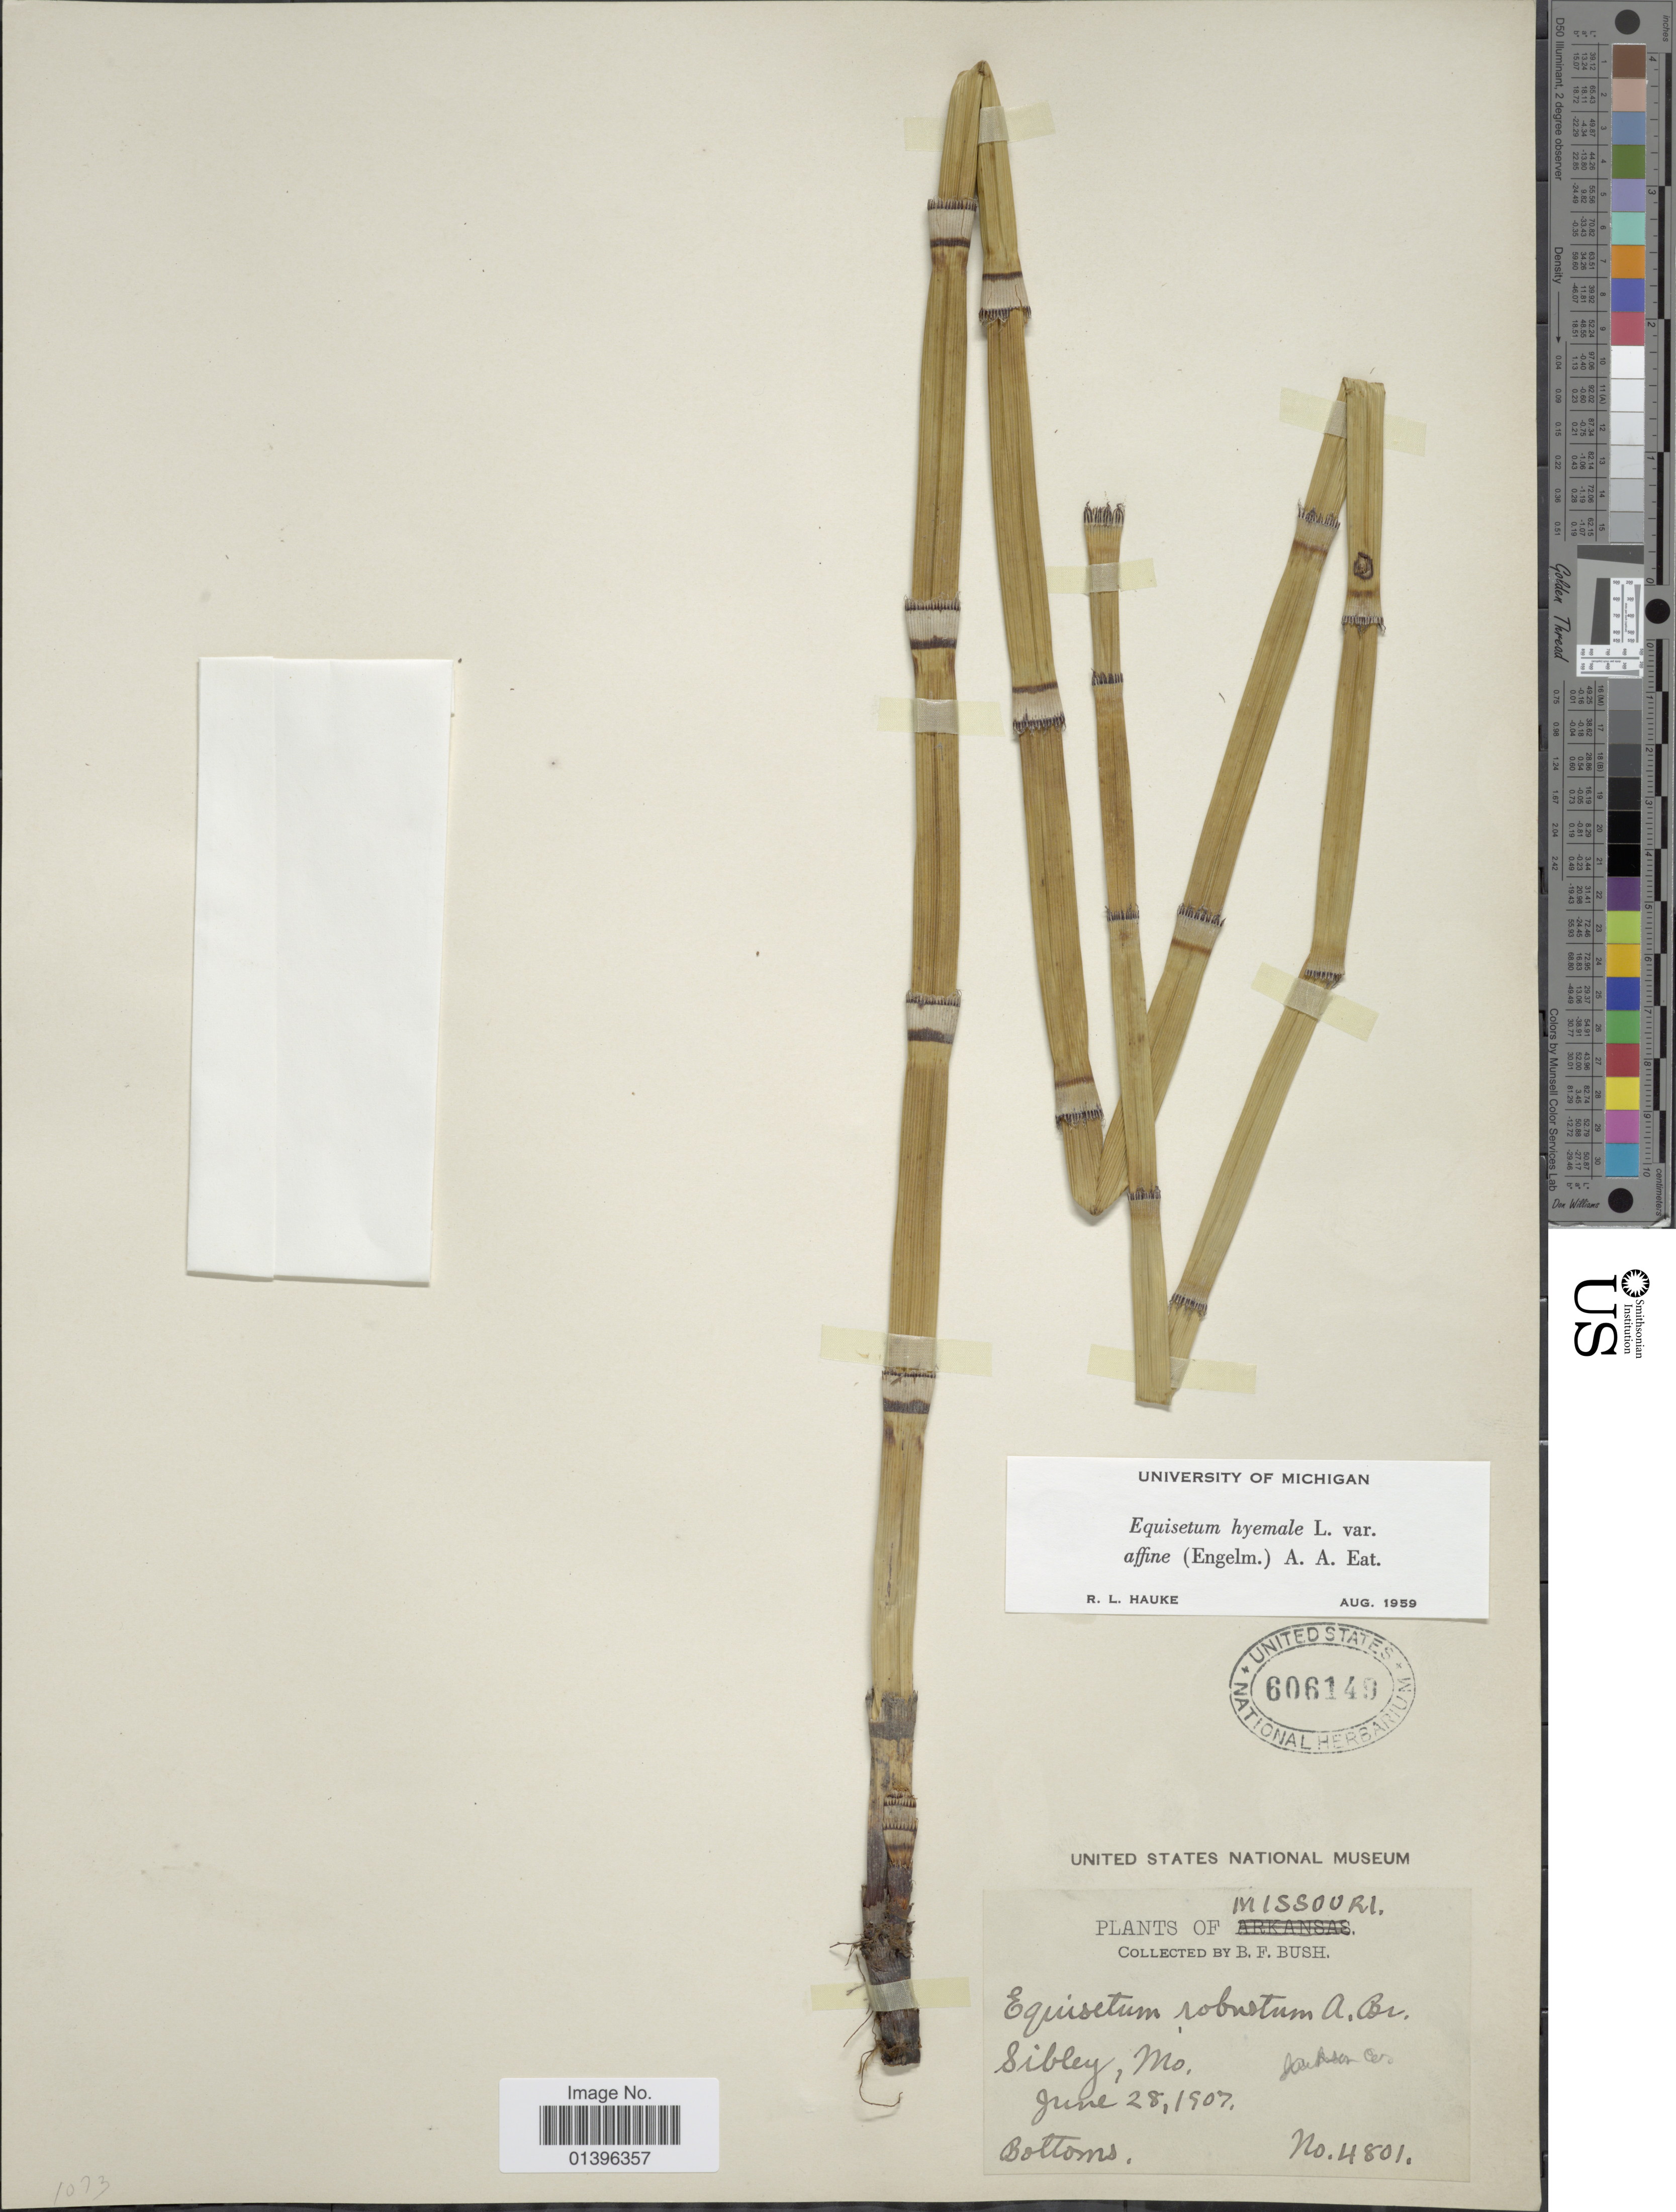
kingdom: Plantae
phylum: Tracheophyta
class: Polypodiopsida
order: Equisetales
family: Equisetaceae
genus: Equisetum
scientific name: Equisetum hyemale var. affine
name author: (Engelm.) A.A. Eaton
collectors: B. F. Bush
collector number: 4801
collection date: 1907-06-28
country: United States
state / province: Missouri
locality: Sibley, Jackson Co.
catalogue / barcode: US 606149